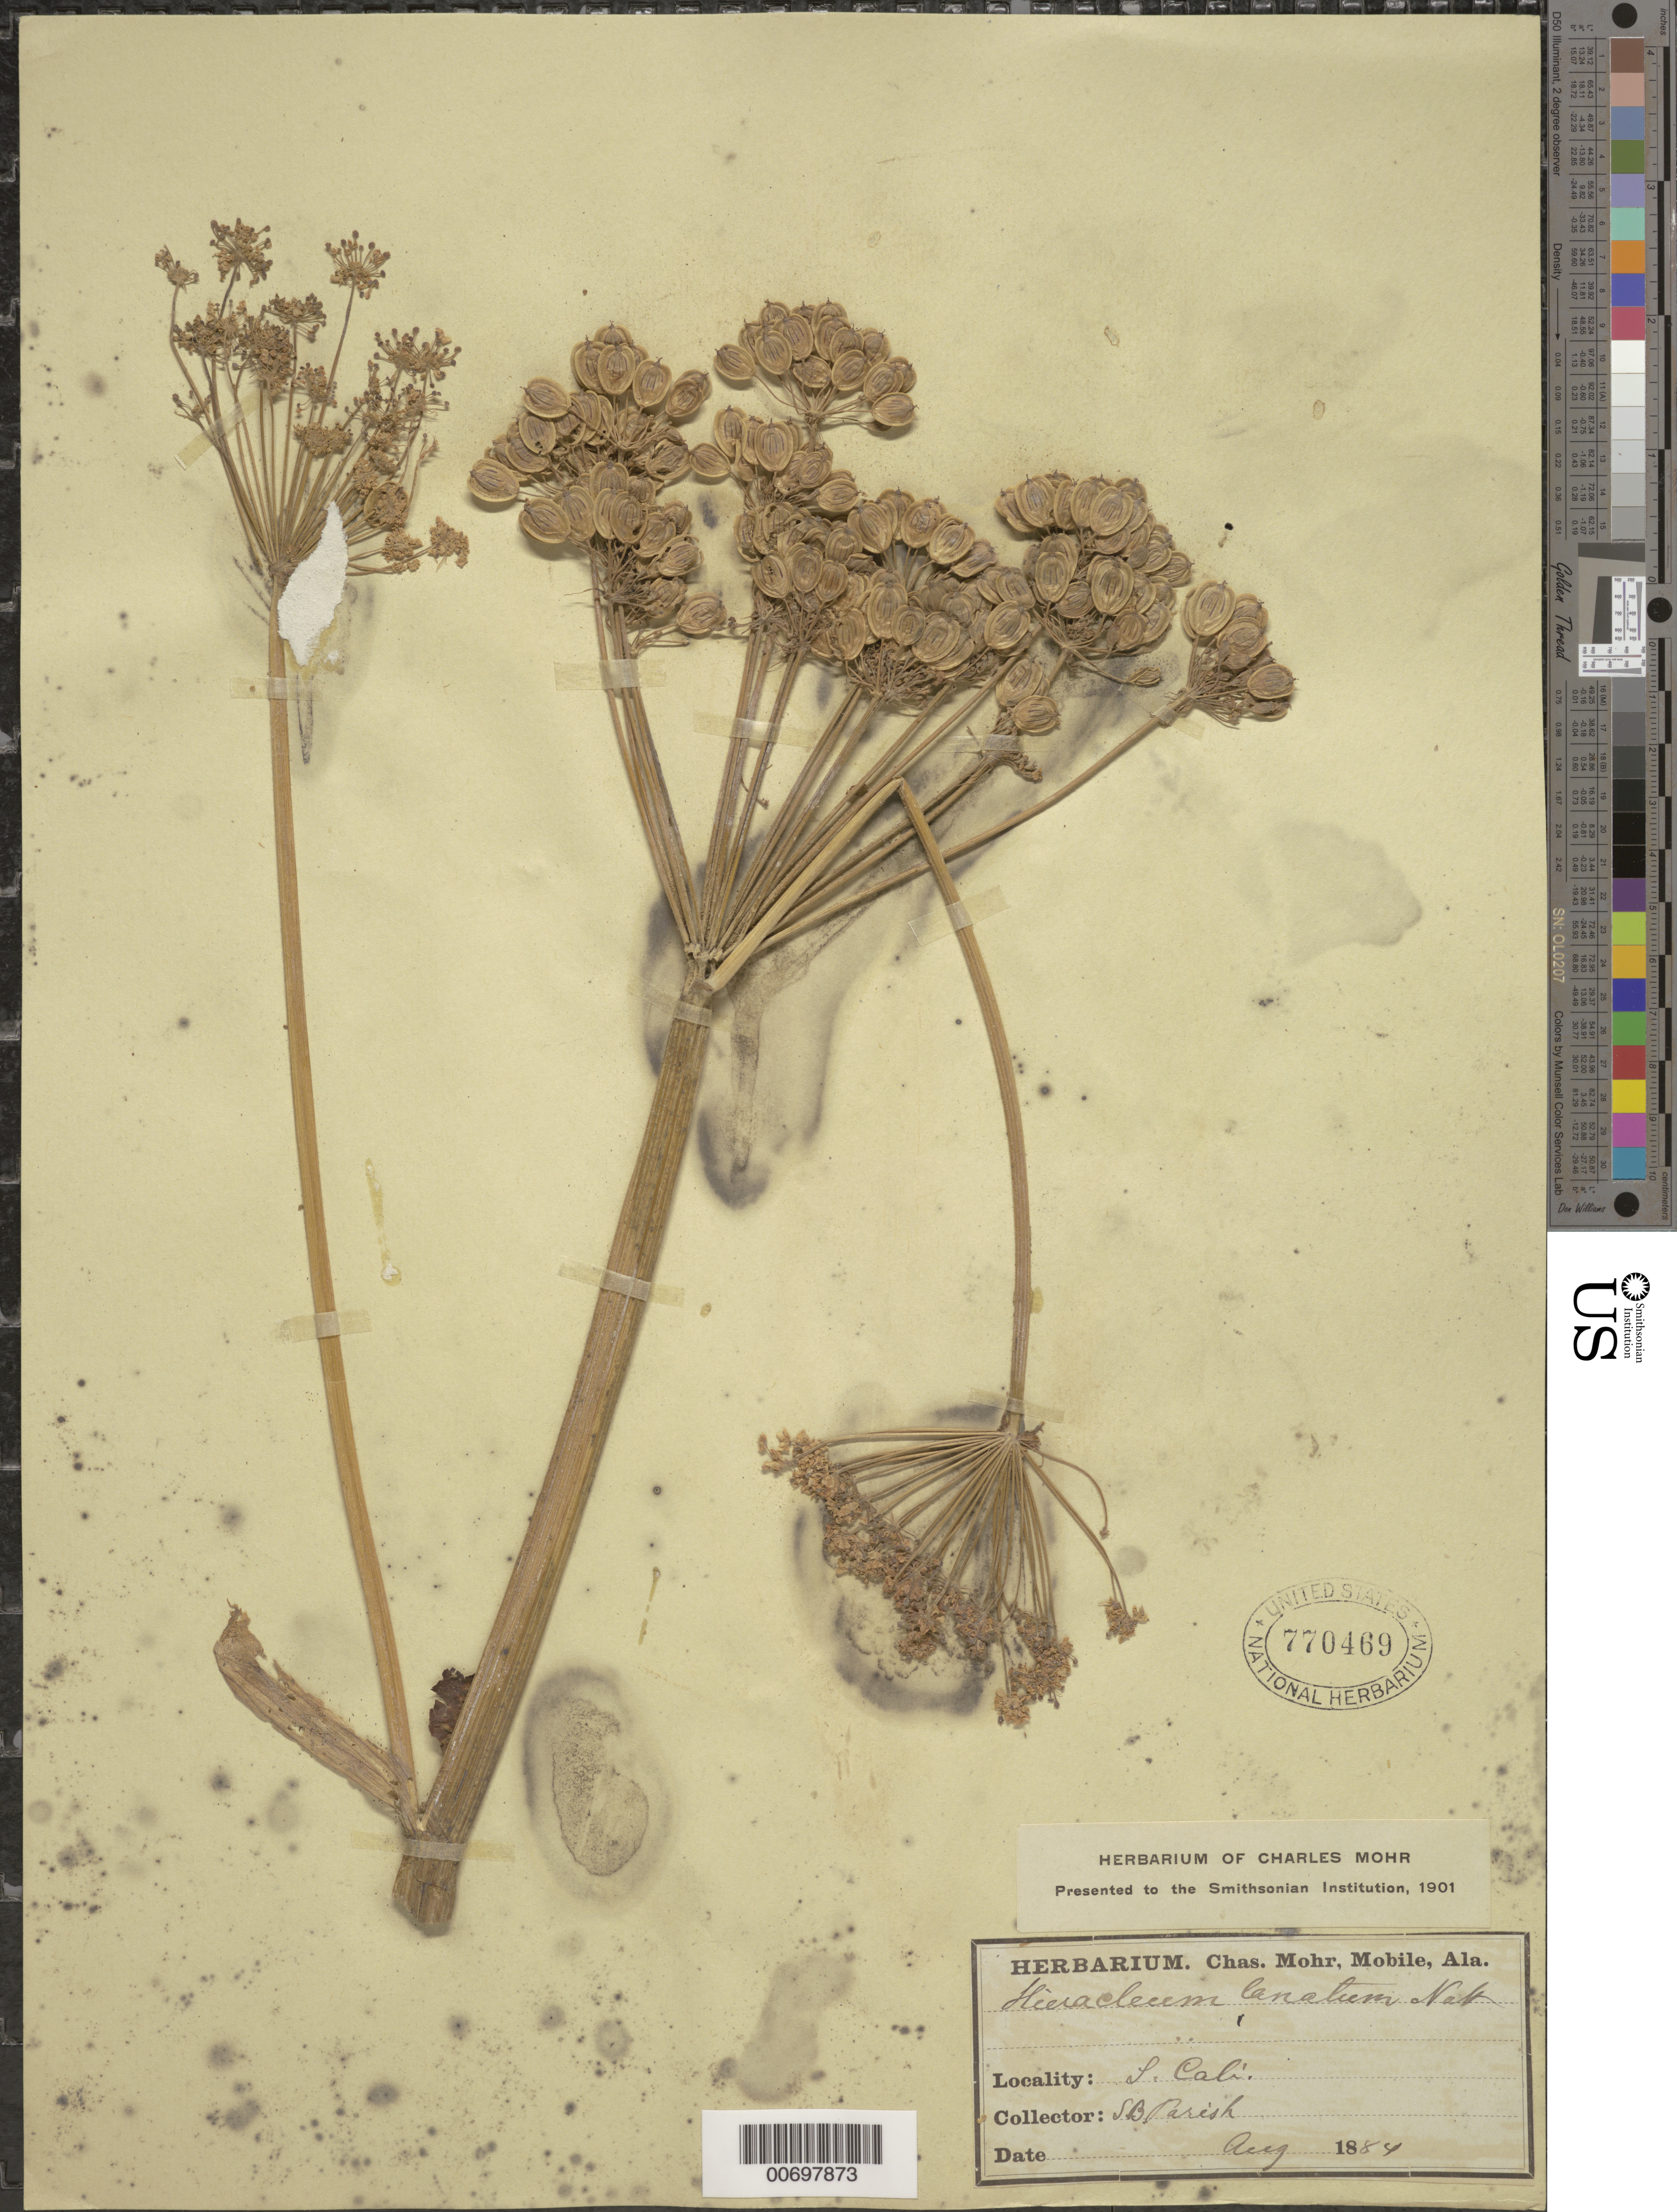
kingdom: Plantae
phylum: Tracheophyta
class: Magnoliopsida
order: Apiales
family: Apiaceae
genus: Heracleum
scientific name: Heracleum lanatum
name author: Michx.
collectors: S. B. Parish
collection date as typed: Aug 1884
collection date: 1884-08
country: United States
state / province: California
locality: S.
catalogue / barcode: US 770469